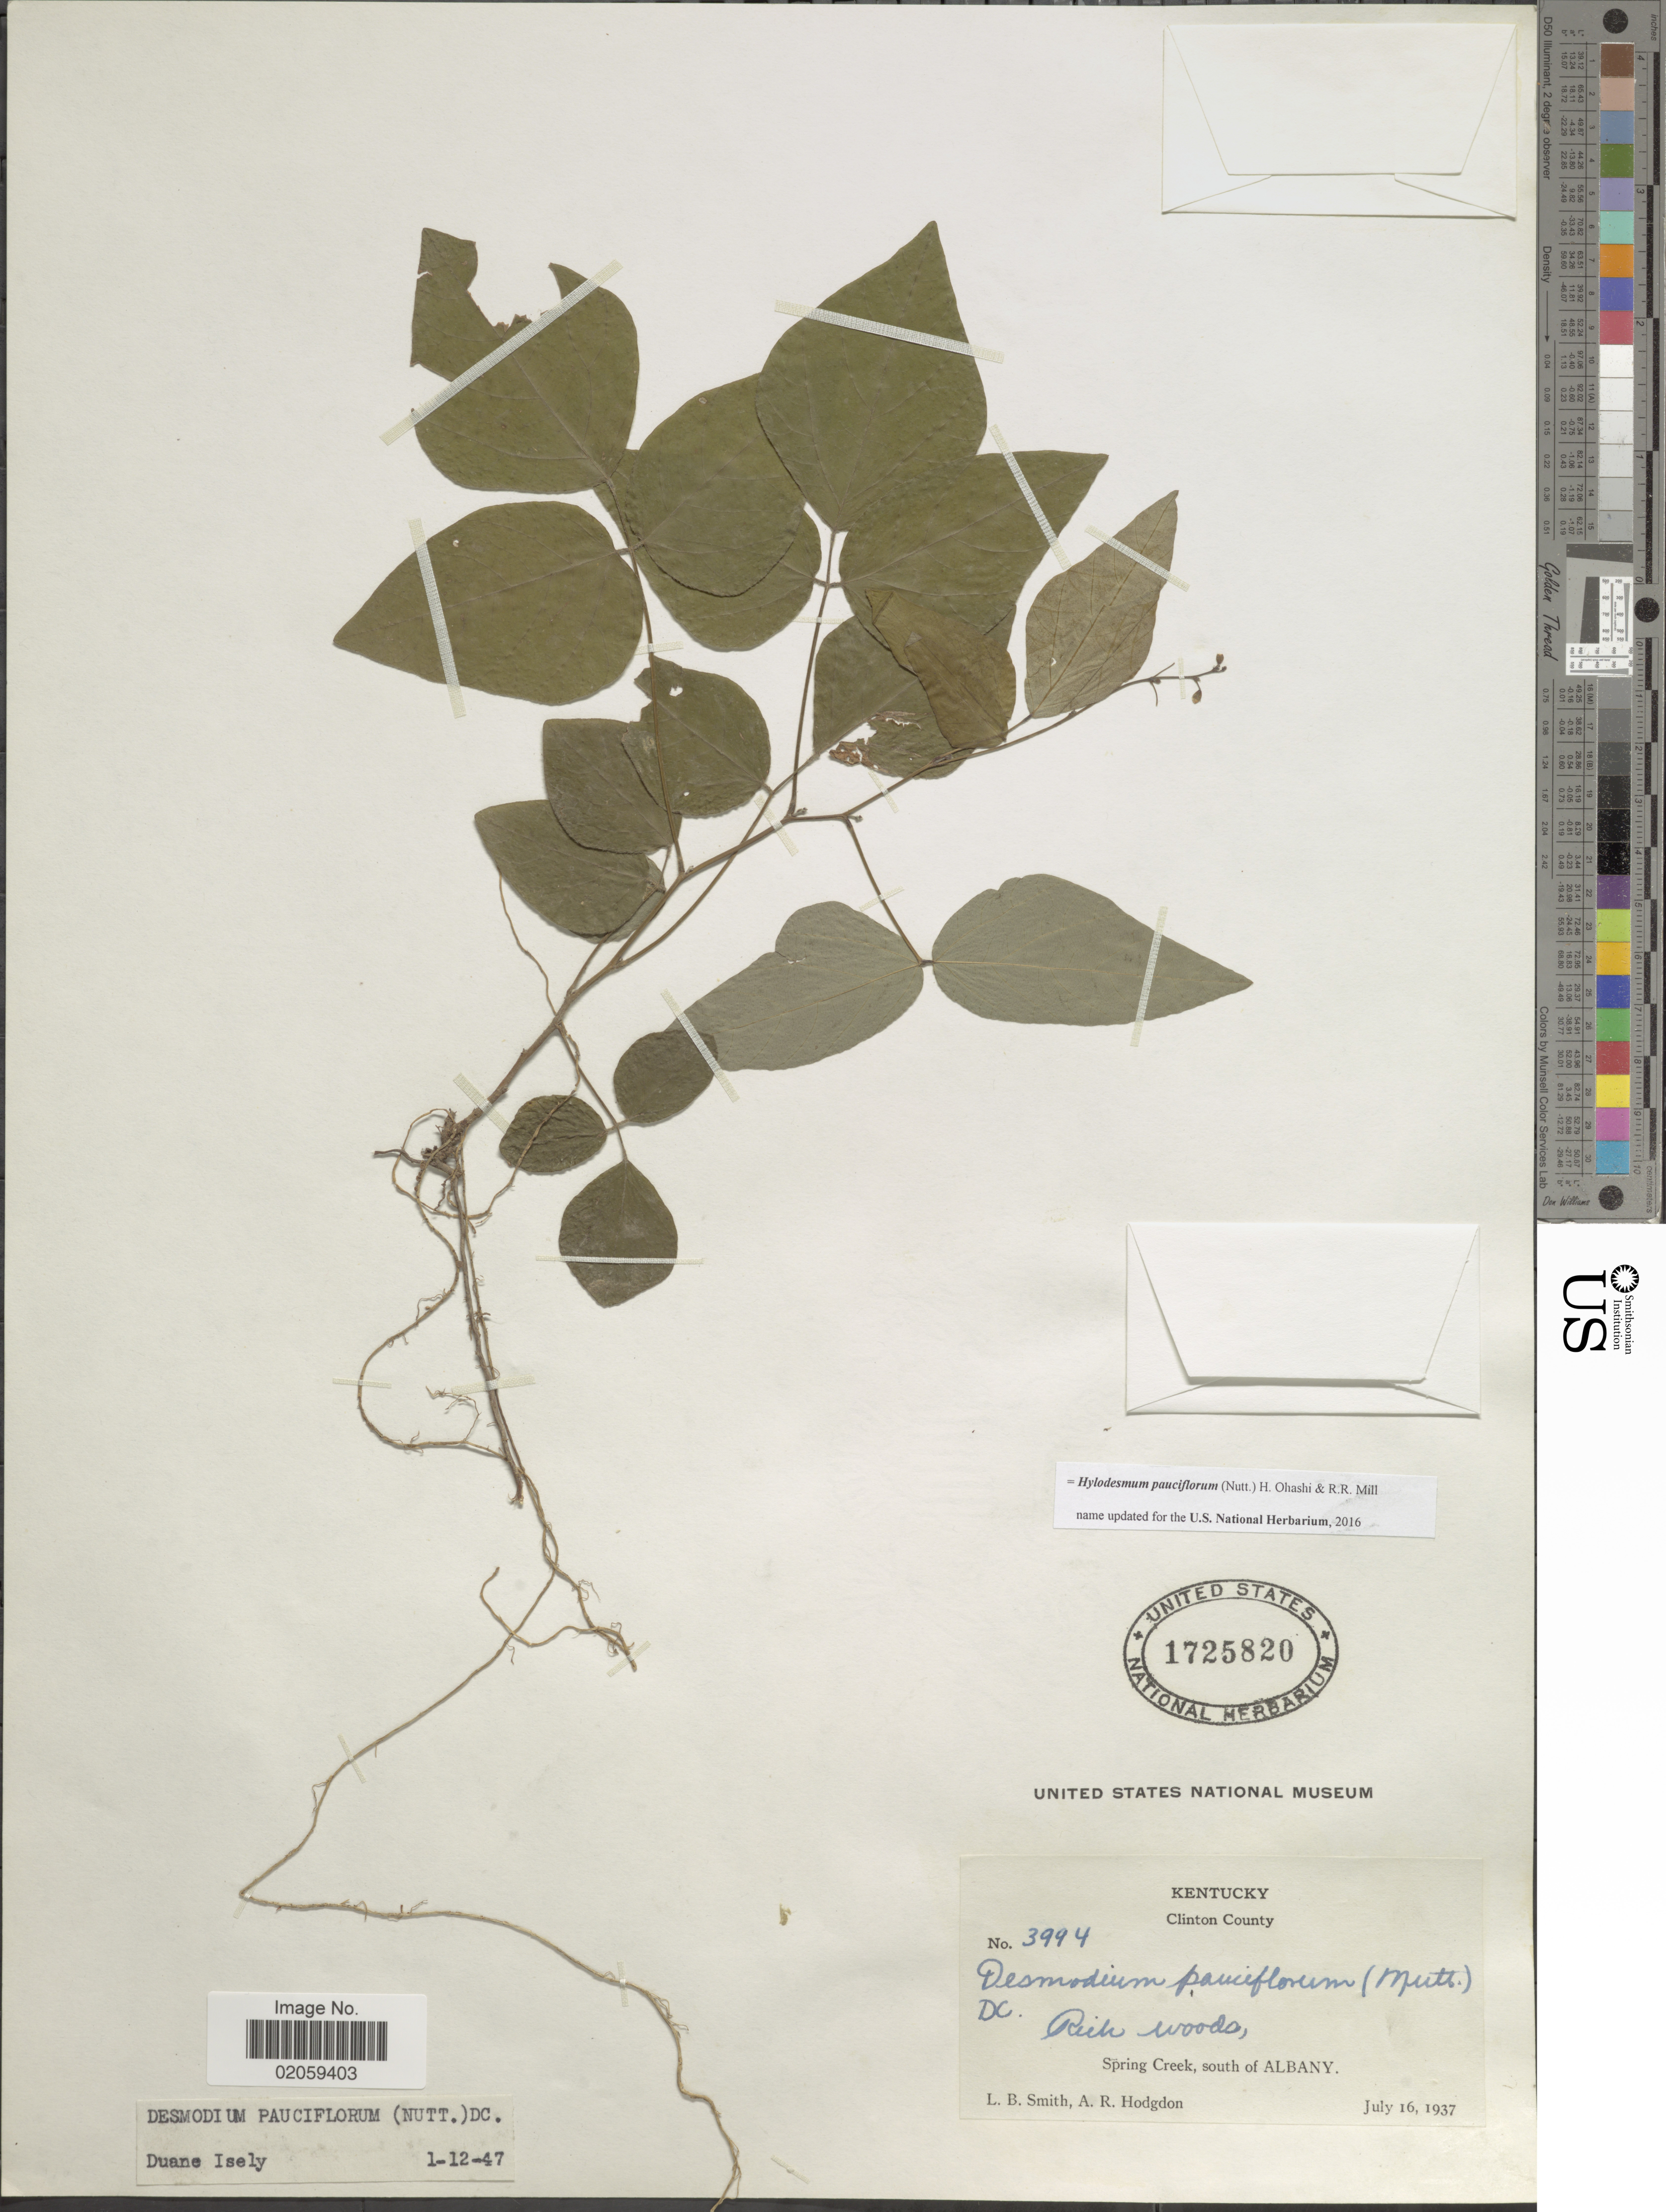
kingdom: Plantae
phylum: Tracheophyta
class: Magnoliopsida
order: Fabales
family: Fabaceae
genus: Hylodesmum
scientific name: Hylodesmum pauciflorum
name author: (Nutt.) H. Ohashi & R.R. Mill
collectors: L. Smith & A. R. Hodgdon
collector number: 3994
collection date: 1937-07-16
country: United States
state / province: Kentucky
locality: Clinton County, Spring Creek, south of Albany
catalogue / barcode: US 1725820